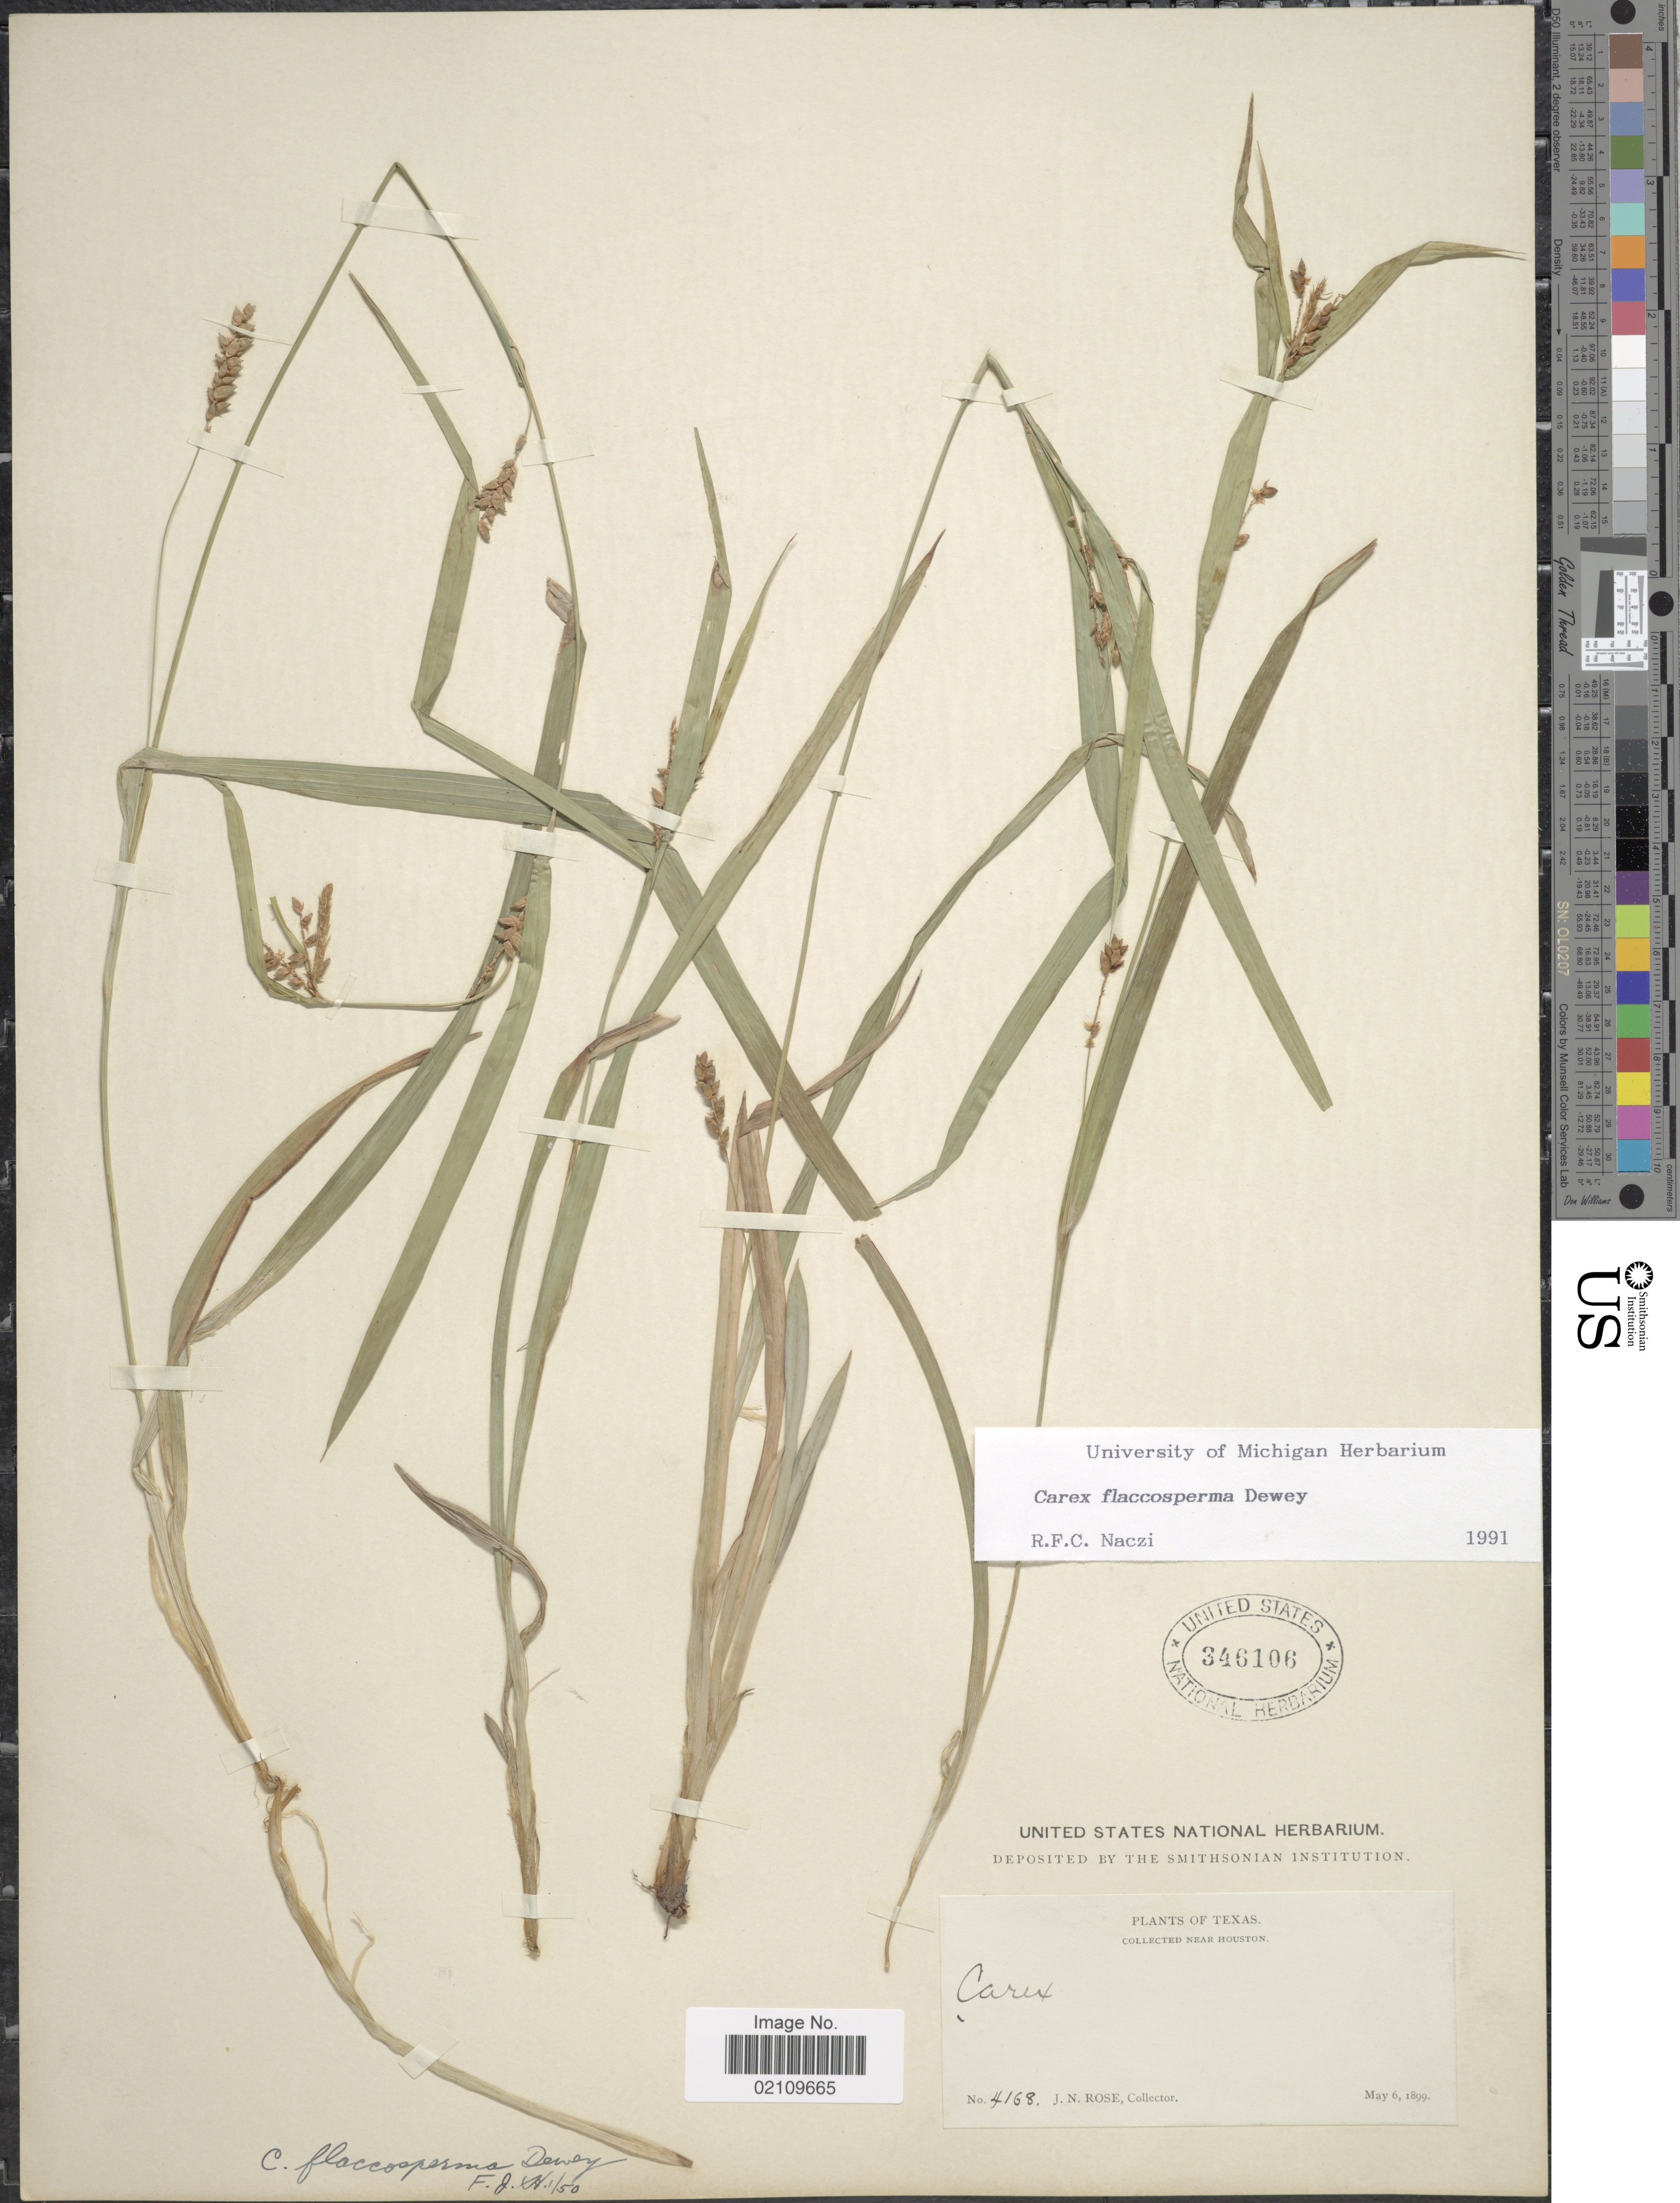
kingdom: Plantae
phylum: Tracheophyta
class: Liliopsida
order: Poales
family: Cyperaceae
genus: Carex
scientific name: Carex flaccosperma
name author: Dewey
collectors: J. N. Rose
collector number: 4168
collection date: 1899-05-06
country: United States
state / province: Texas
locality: Near Houston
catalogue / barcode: US 346106